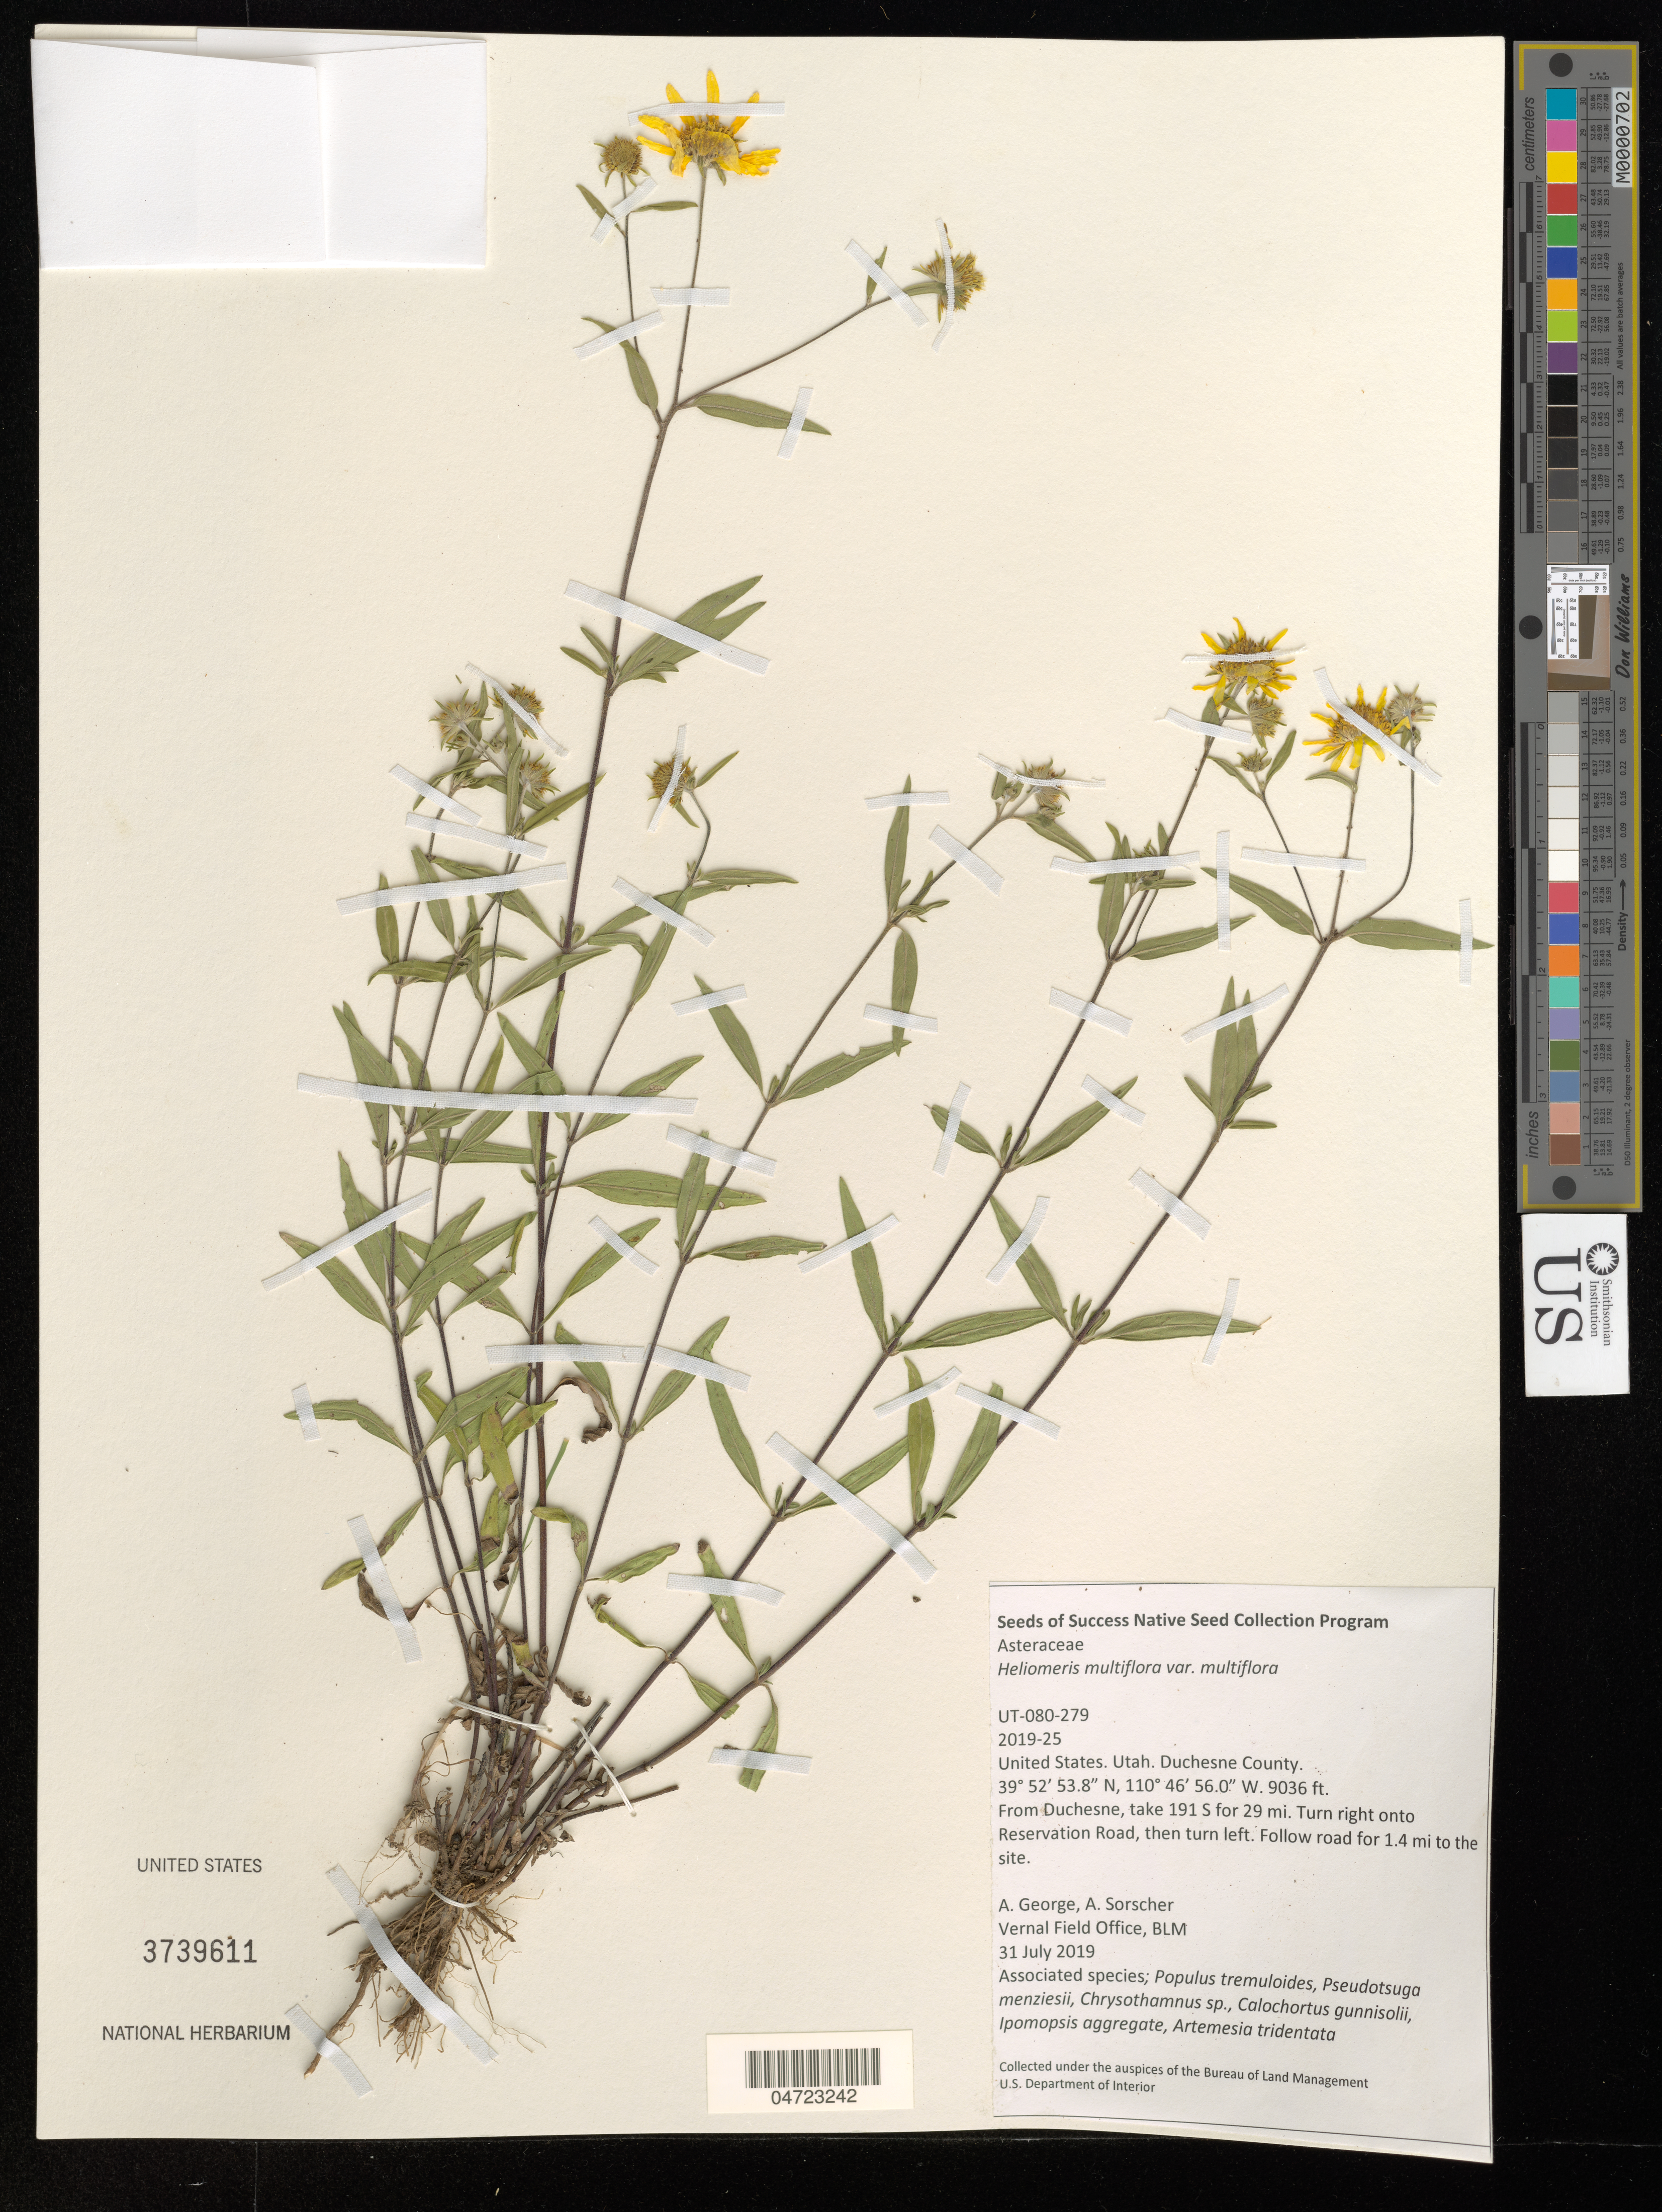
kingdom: Plantae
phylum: Tracheophyta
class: Magnoliopsida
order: Asterales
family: Asteraceae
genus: Heliomeris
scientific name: Heliomeris multiflora var. multiflora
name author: Nutt.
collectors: A. George & A. Sorscher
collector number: UT-080-279/2019-25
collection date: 2019-07-31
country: United States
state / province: Utah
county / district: Duchesne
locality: Duchesne County. From Duchesne, take 191 S for 29 mi. Turn right onto Reservation Road, then turn left. Follow road for 1.4 mi to the site.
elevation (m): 2754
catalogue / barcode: US 3739611